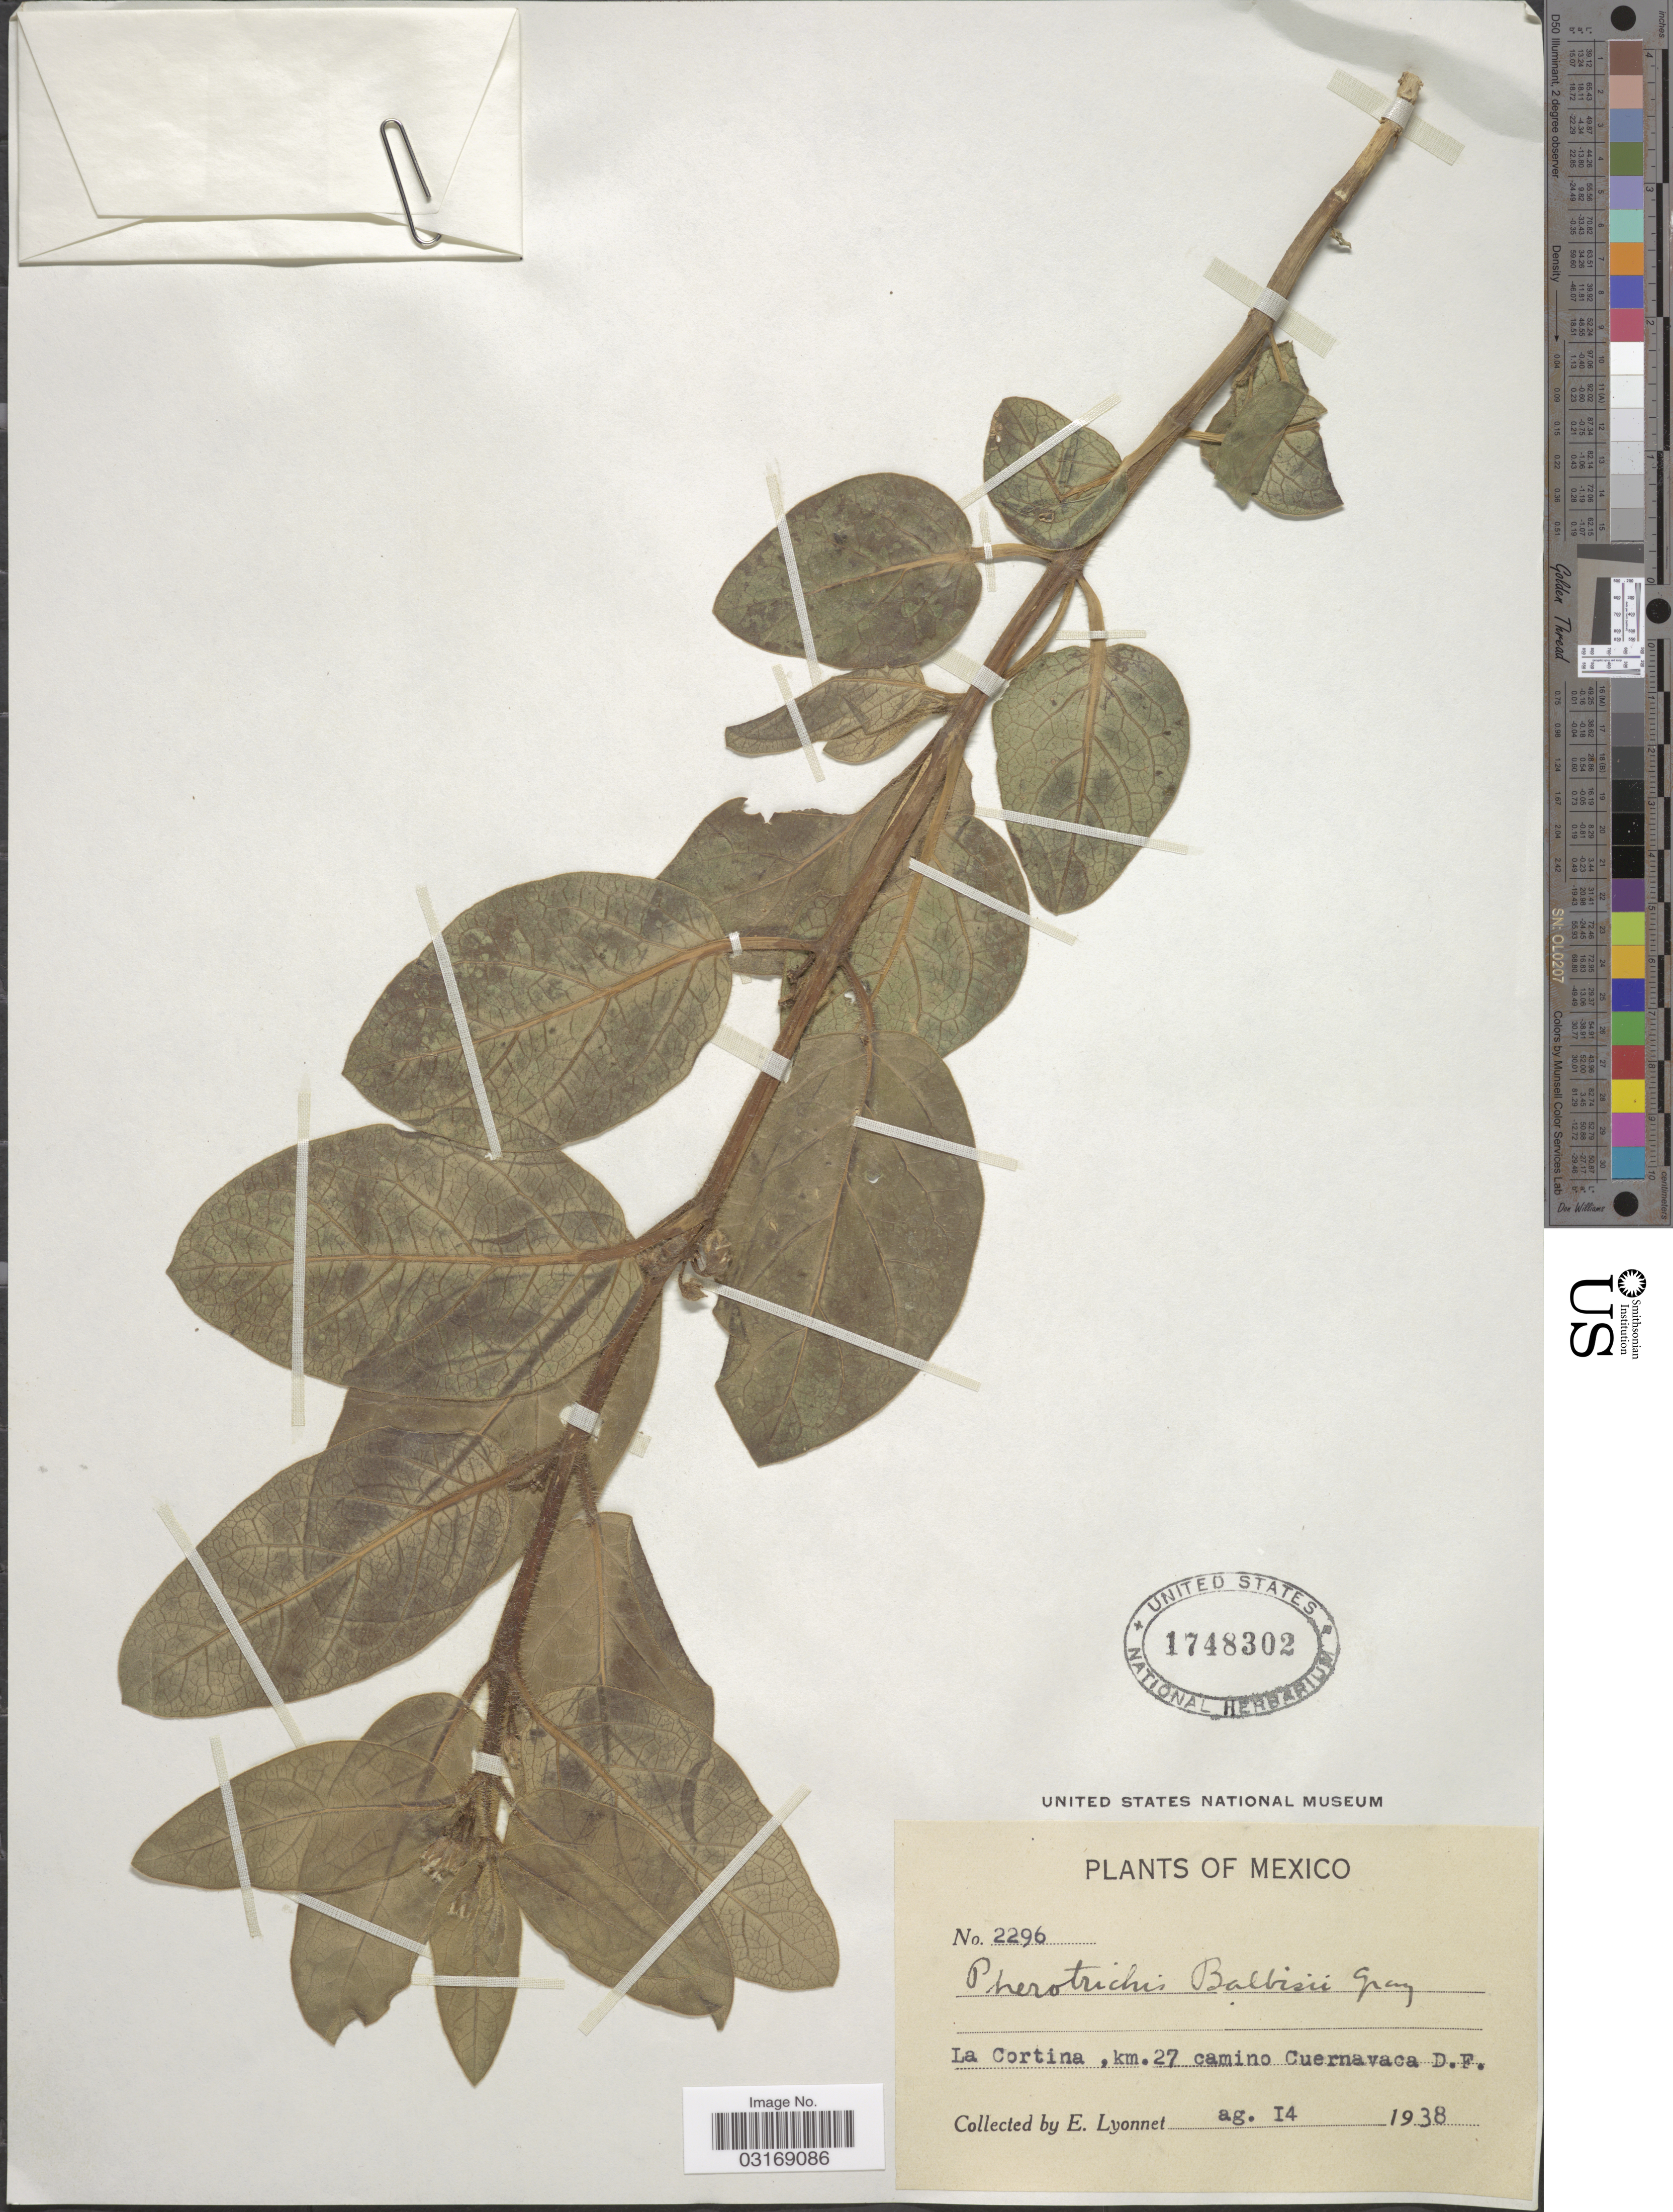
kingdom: Plantae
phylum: Tracheophyta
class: Magnoliopsida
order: Gentianales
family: Apocynaceae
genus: Pherotrichis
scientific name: Pherotrichis balbisii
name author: A. Gray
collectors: E. Lyonnet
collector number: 2296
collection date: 1938-08-14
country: Mexico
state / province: Distrito Federal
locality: La Cortina, km. 27 camino Cuernavaca D.F.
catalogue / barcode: US 1748302